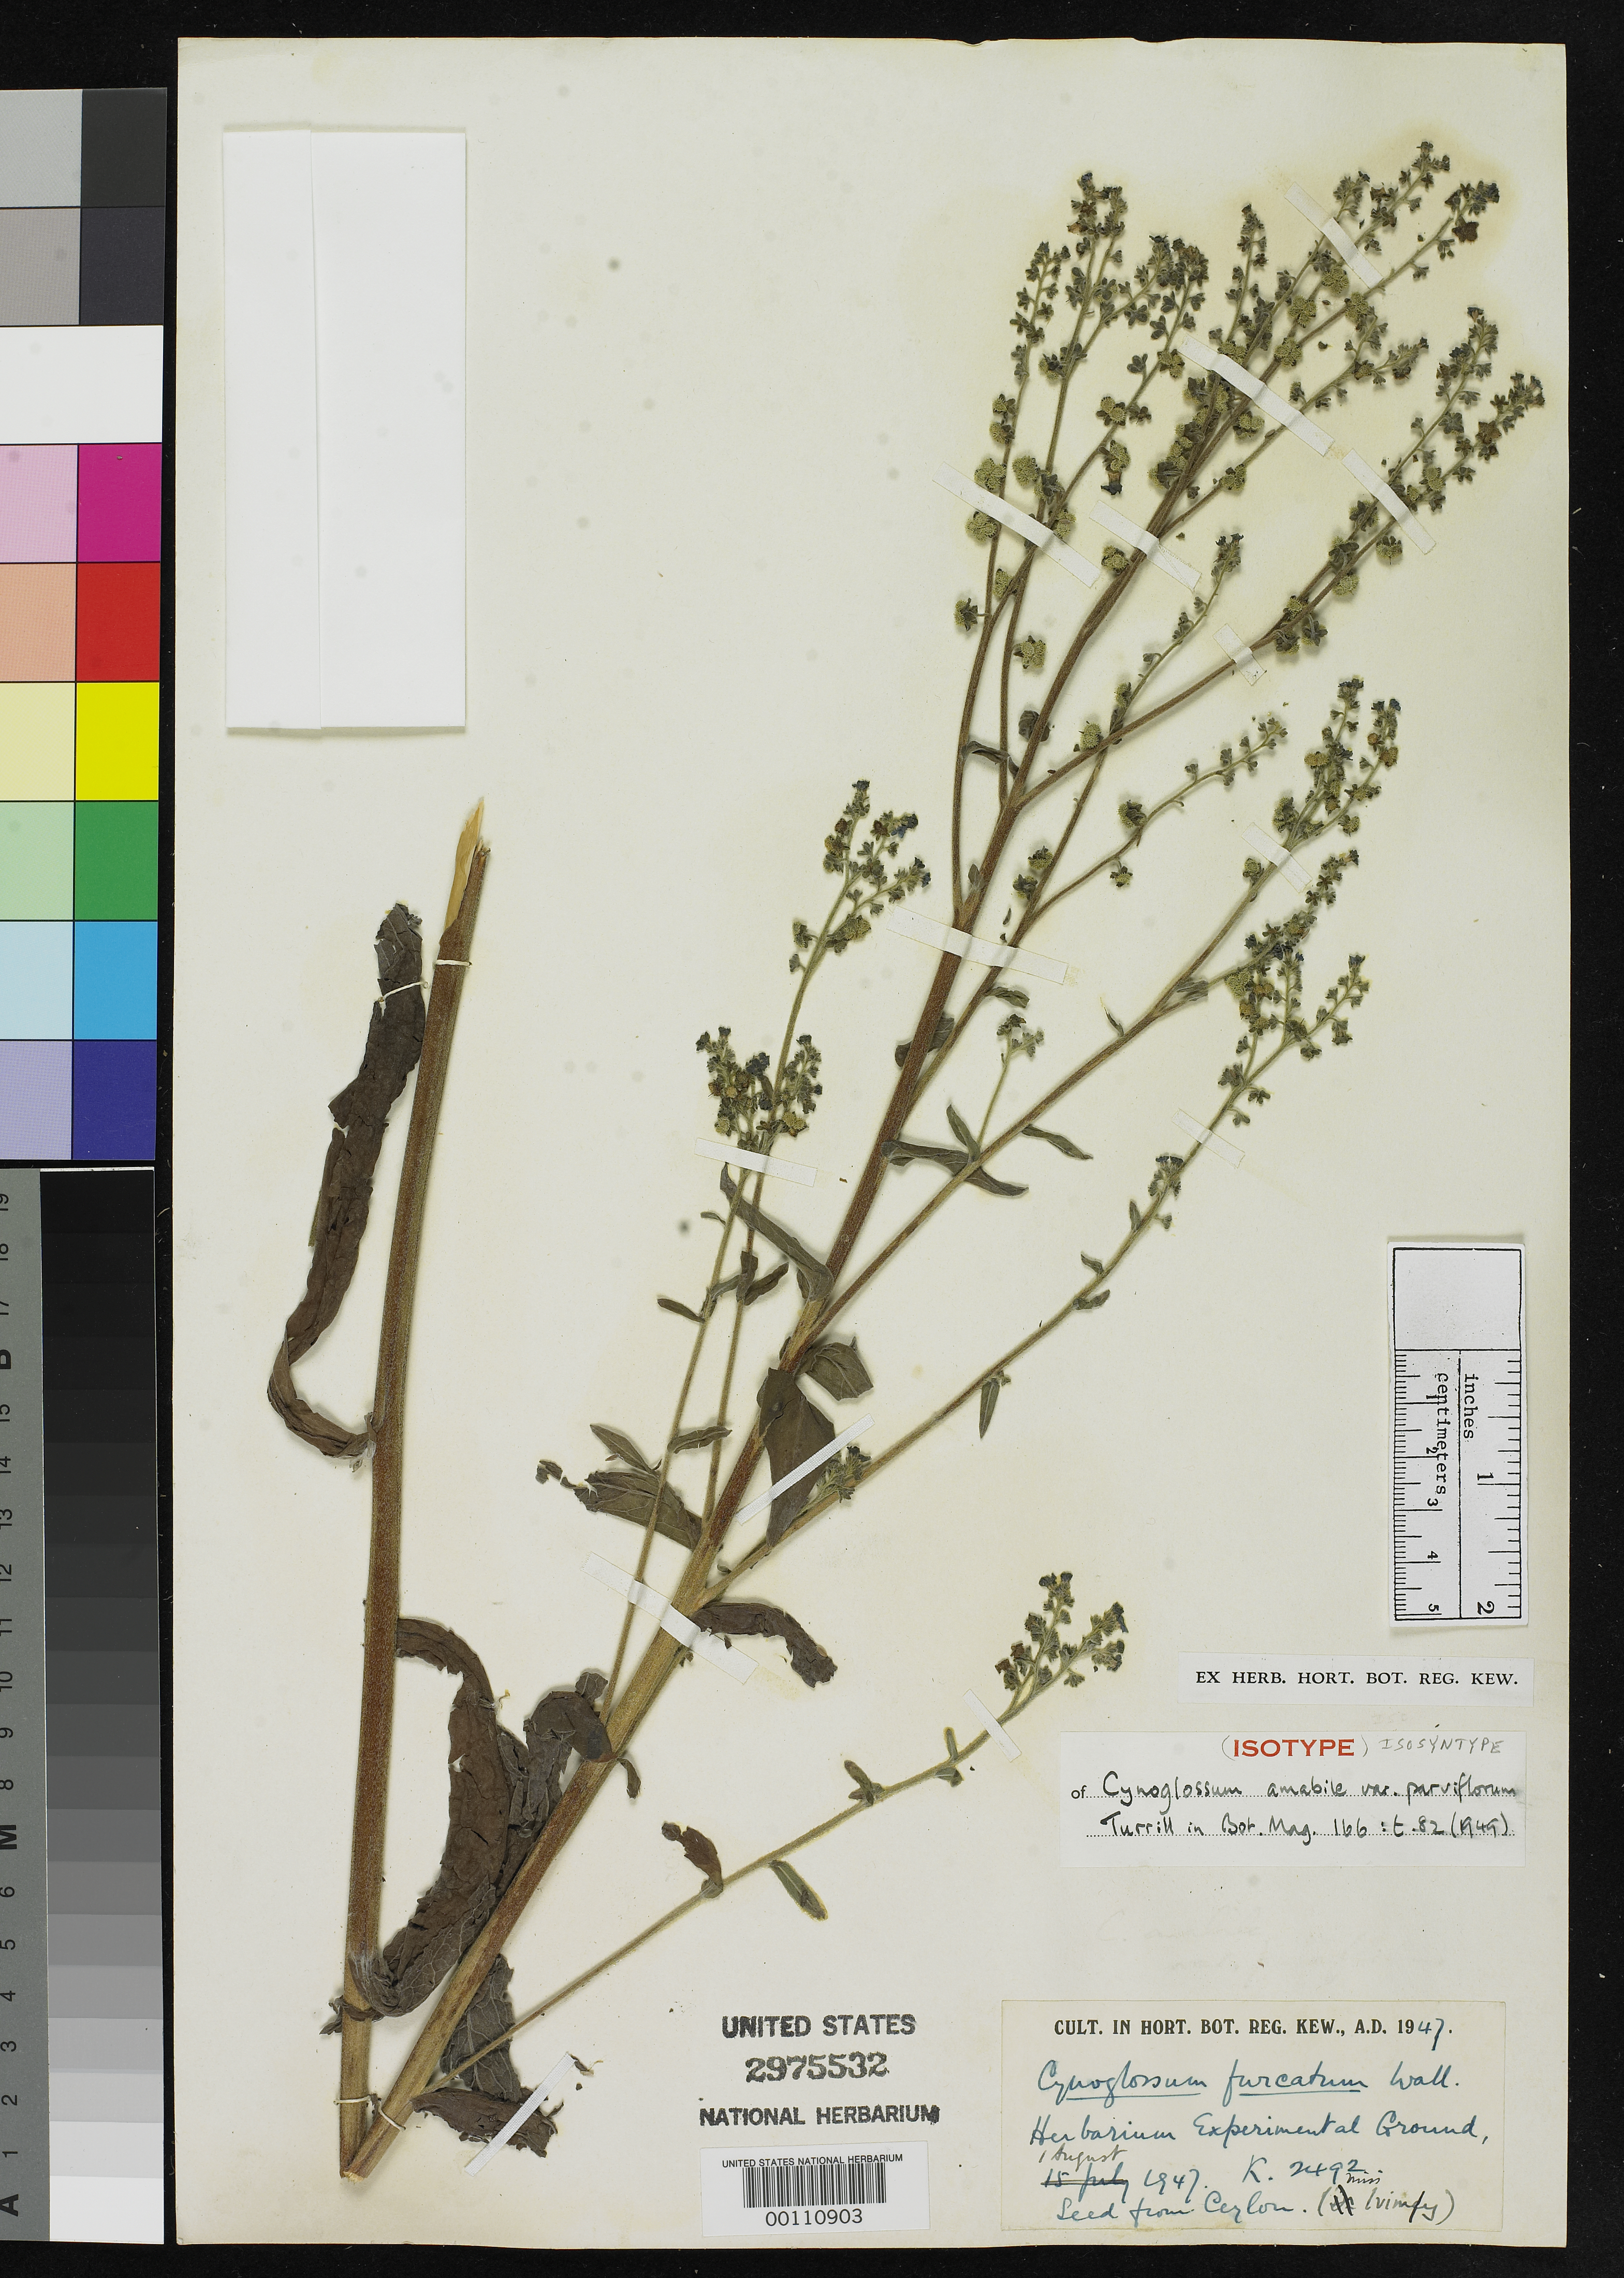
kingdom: Plantae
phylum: Tracheophyta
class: Magnoliopsida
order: Boraginales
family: Boraginaceae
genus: Cynoglossum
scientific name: Cynoglossum amabile var. parviflorum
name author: Turrill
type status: Isosyntype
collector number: K. 2492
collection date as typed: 01 Aug 1947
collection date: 1947-08-01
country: Sri Lanka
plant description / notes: Cultivated, Herbarium Experimental Ground. Seed from Ceylon.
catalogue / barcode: US 2975532